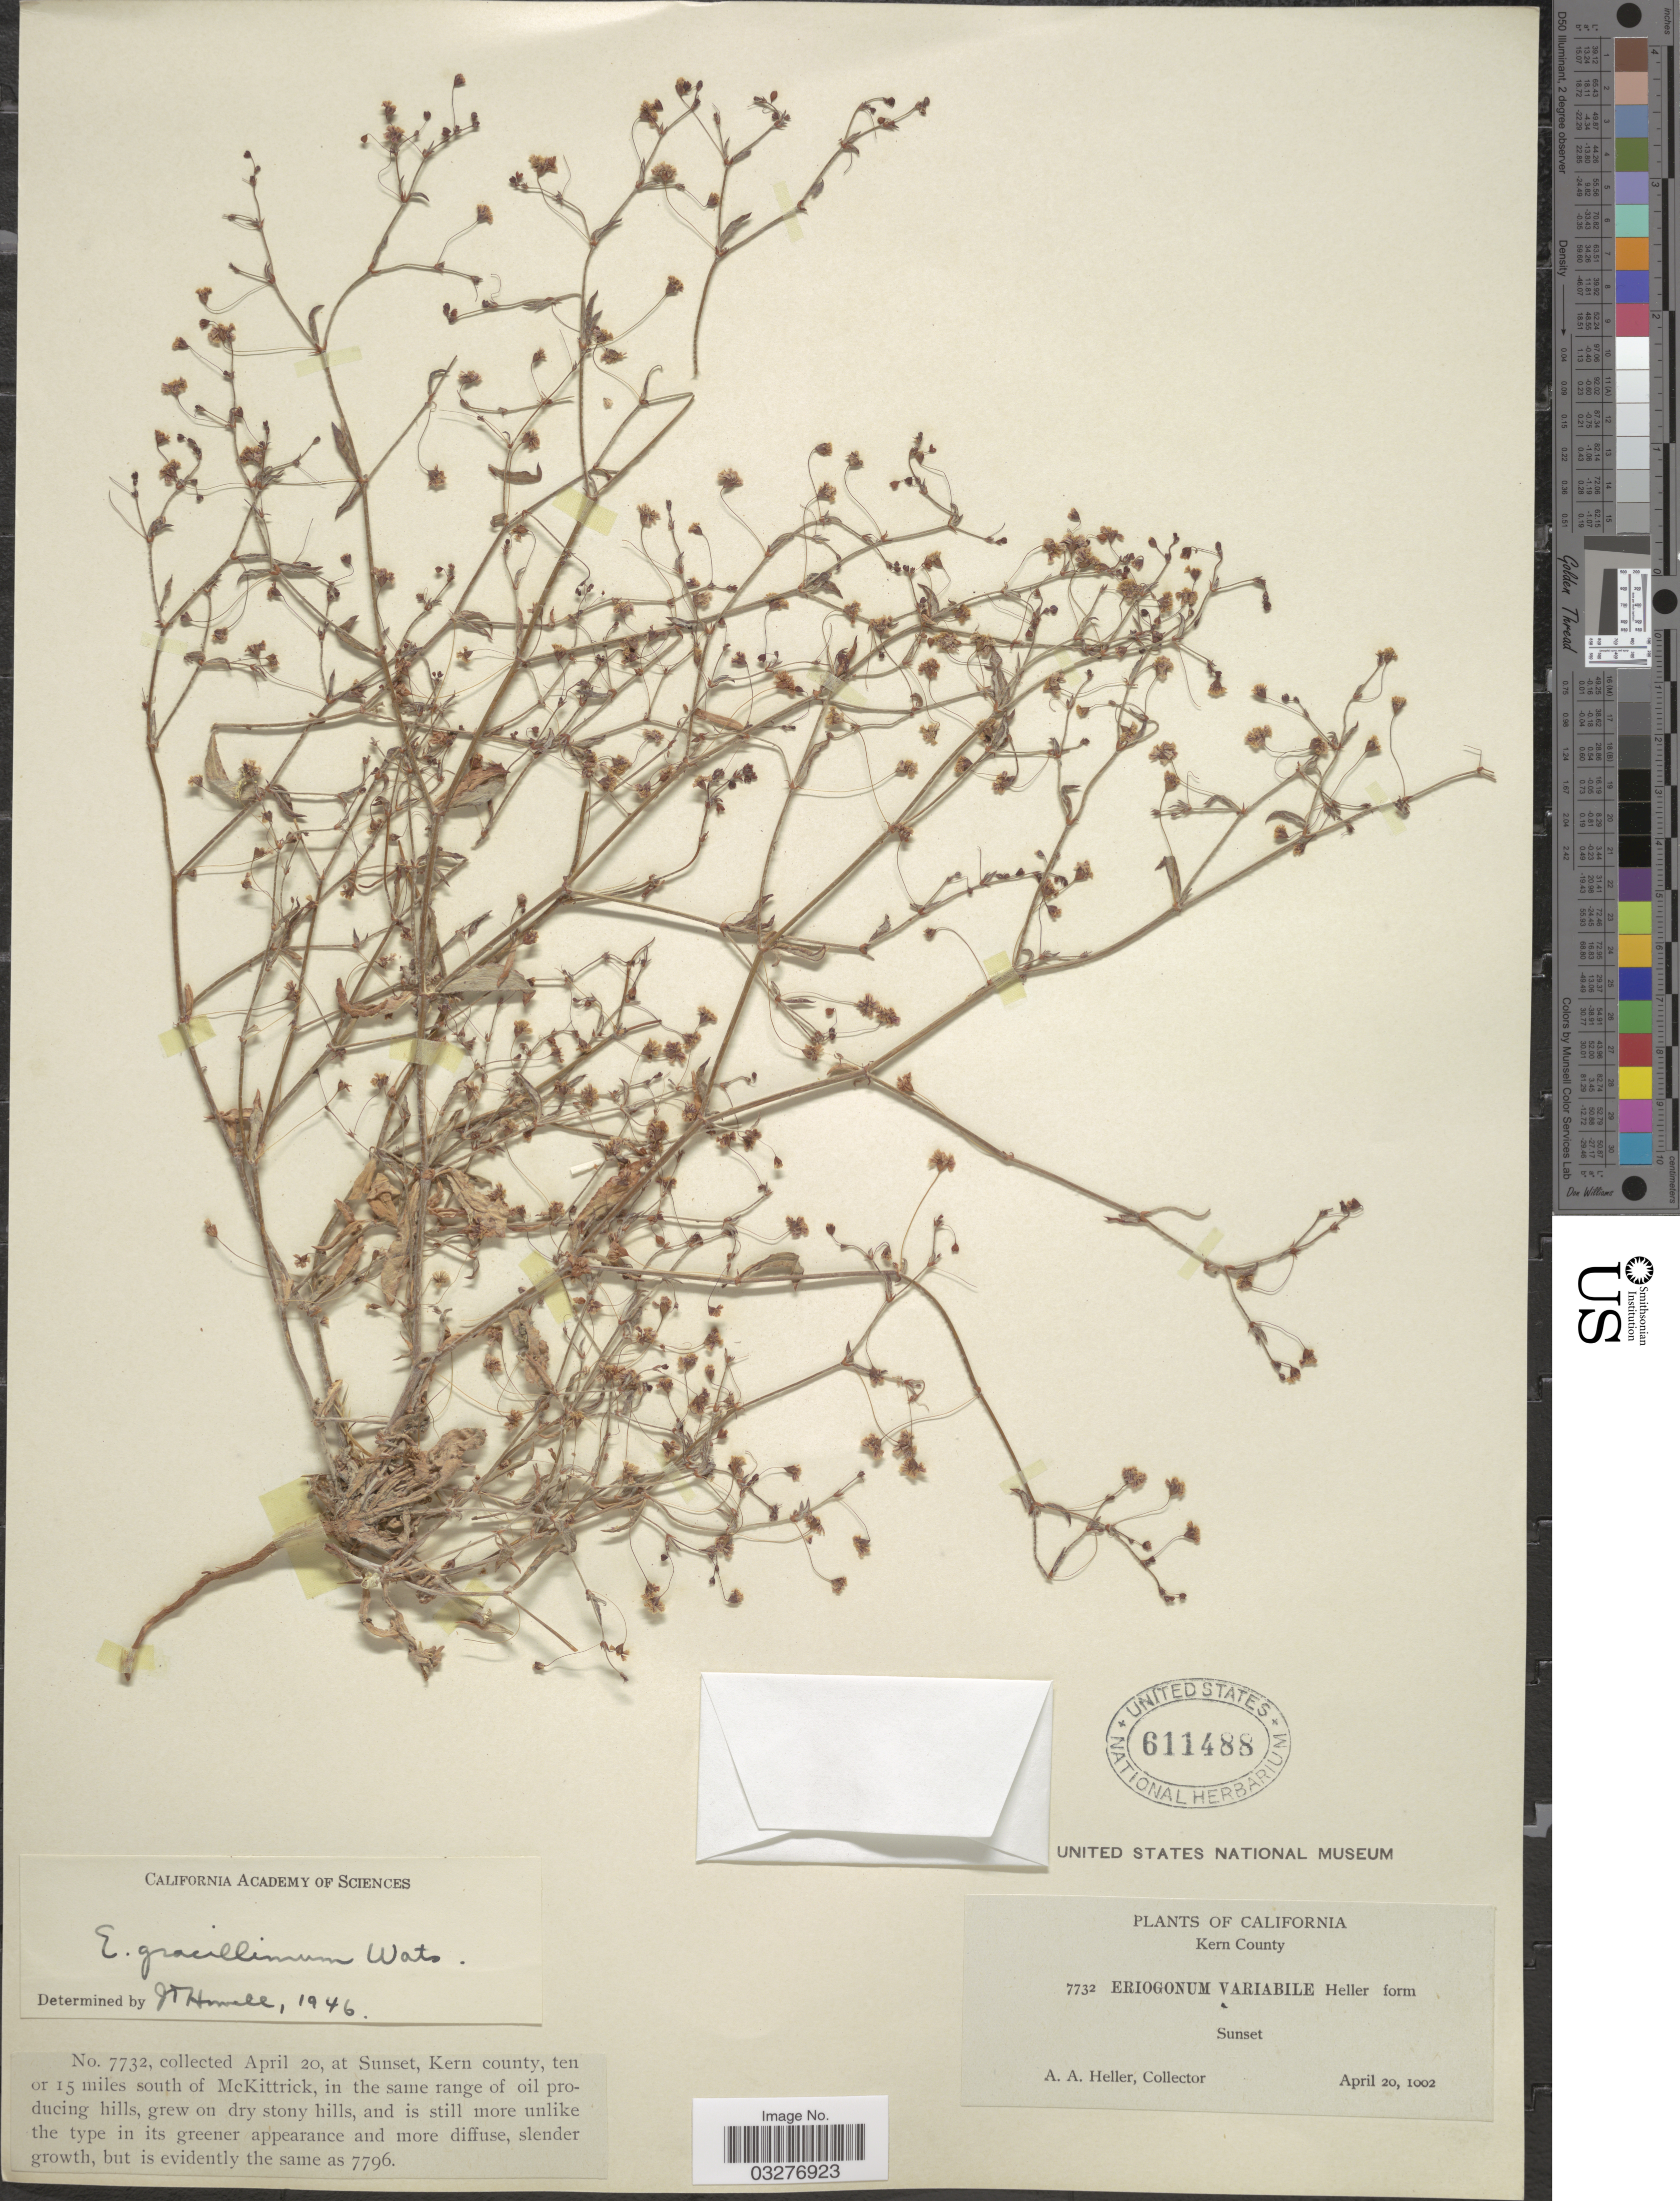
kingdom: Plantae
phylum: Tracheophyta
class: Magnoliopsida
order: Caryophyllales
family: Polygonaceae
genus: Eriogonum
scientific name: Eriogonum gracillimum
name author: S. Watson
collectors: A. A. Heller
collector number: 7732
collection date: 1902-04-20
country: United States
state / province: California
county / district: Kern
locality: At Sunset, Kern county, ten or 15 miles south of McKittrick.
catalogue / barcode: US 611488